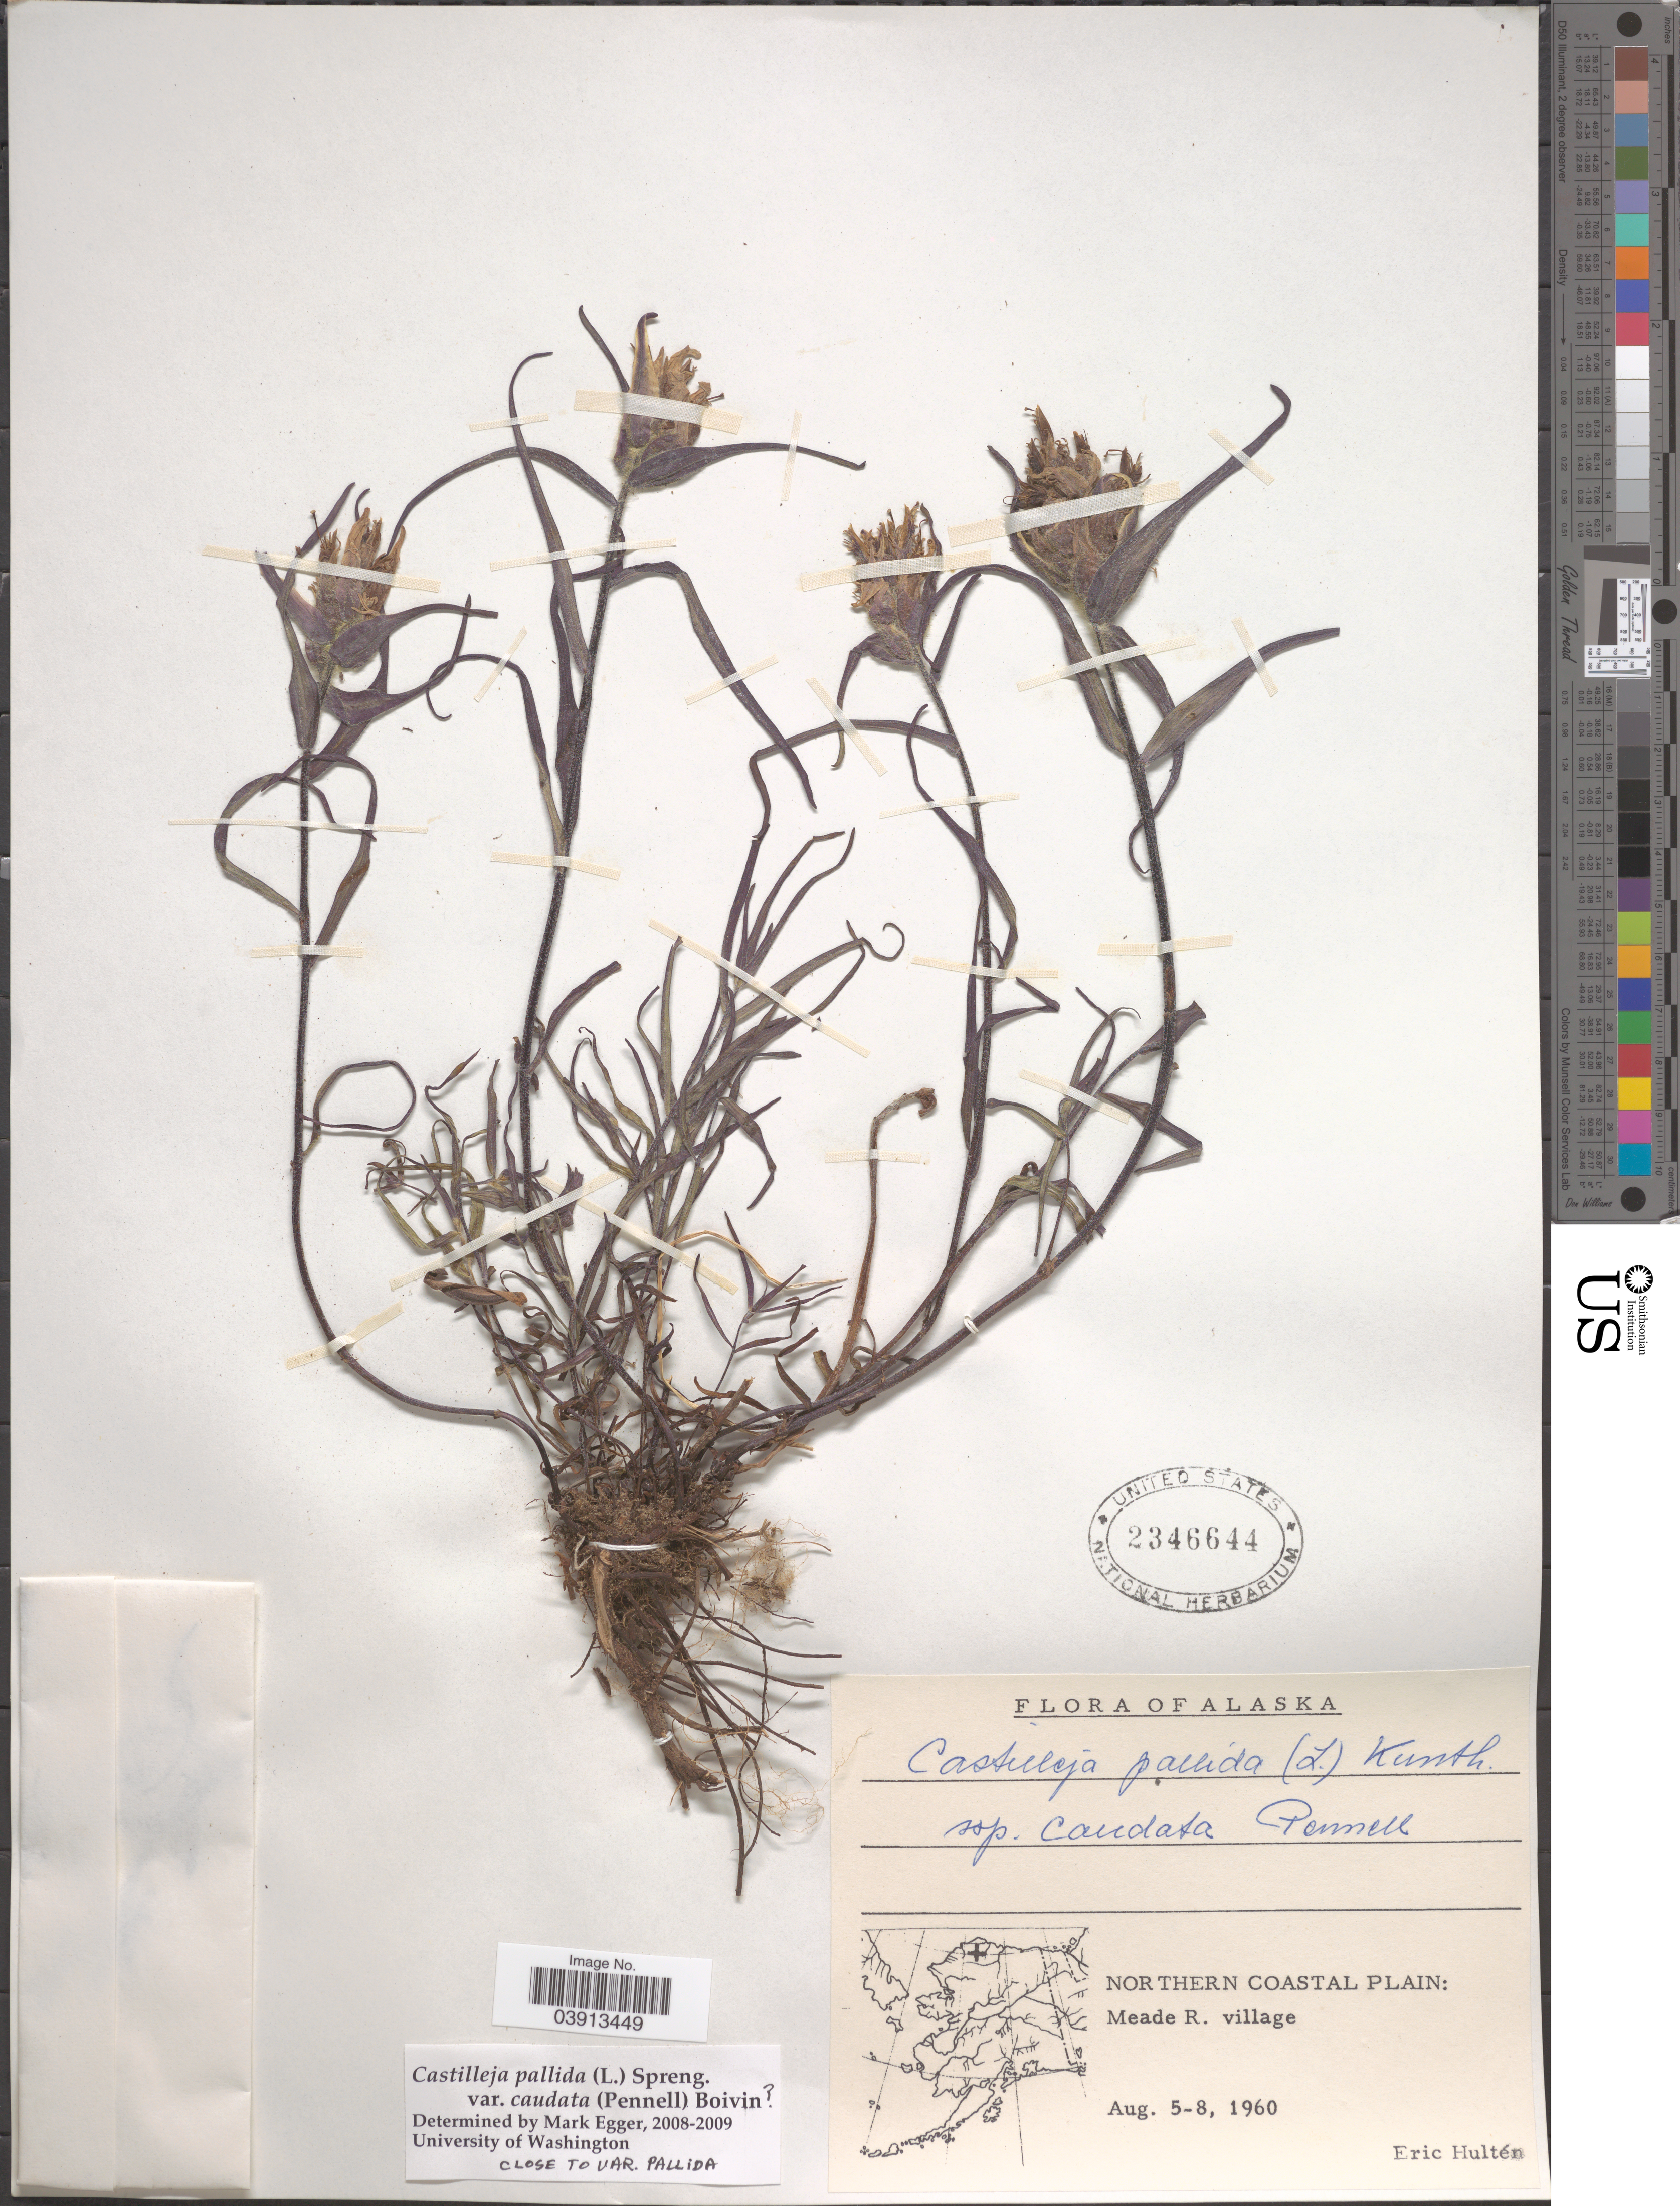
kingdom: Plantae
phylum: Tracheophyta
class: Magnoliopsida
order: Lamiales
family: Orobanchaceae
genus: Castilleja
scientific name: Castilleja pallida var. caudata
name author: (Pennell) B. Boivin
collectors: E. G. Hultén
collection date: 1960-08-05/1960-08-08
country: United States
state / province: Alaska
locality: Northern Coastal Plain: Meade R. village.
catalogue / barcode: US 2346644